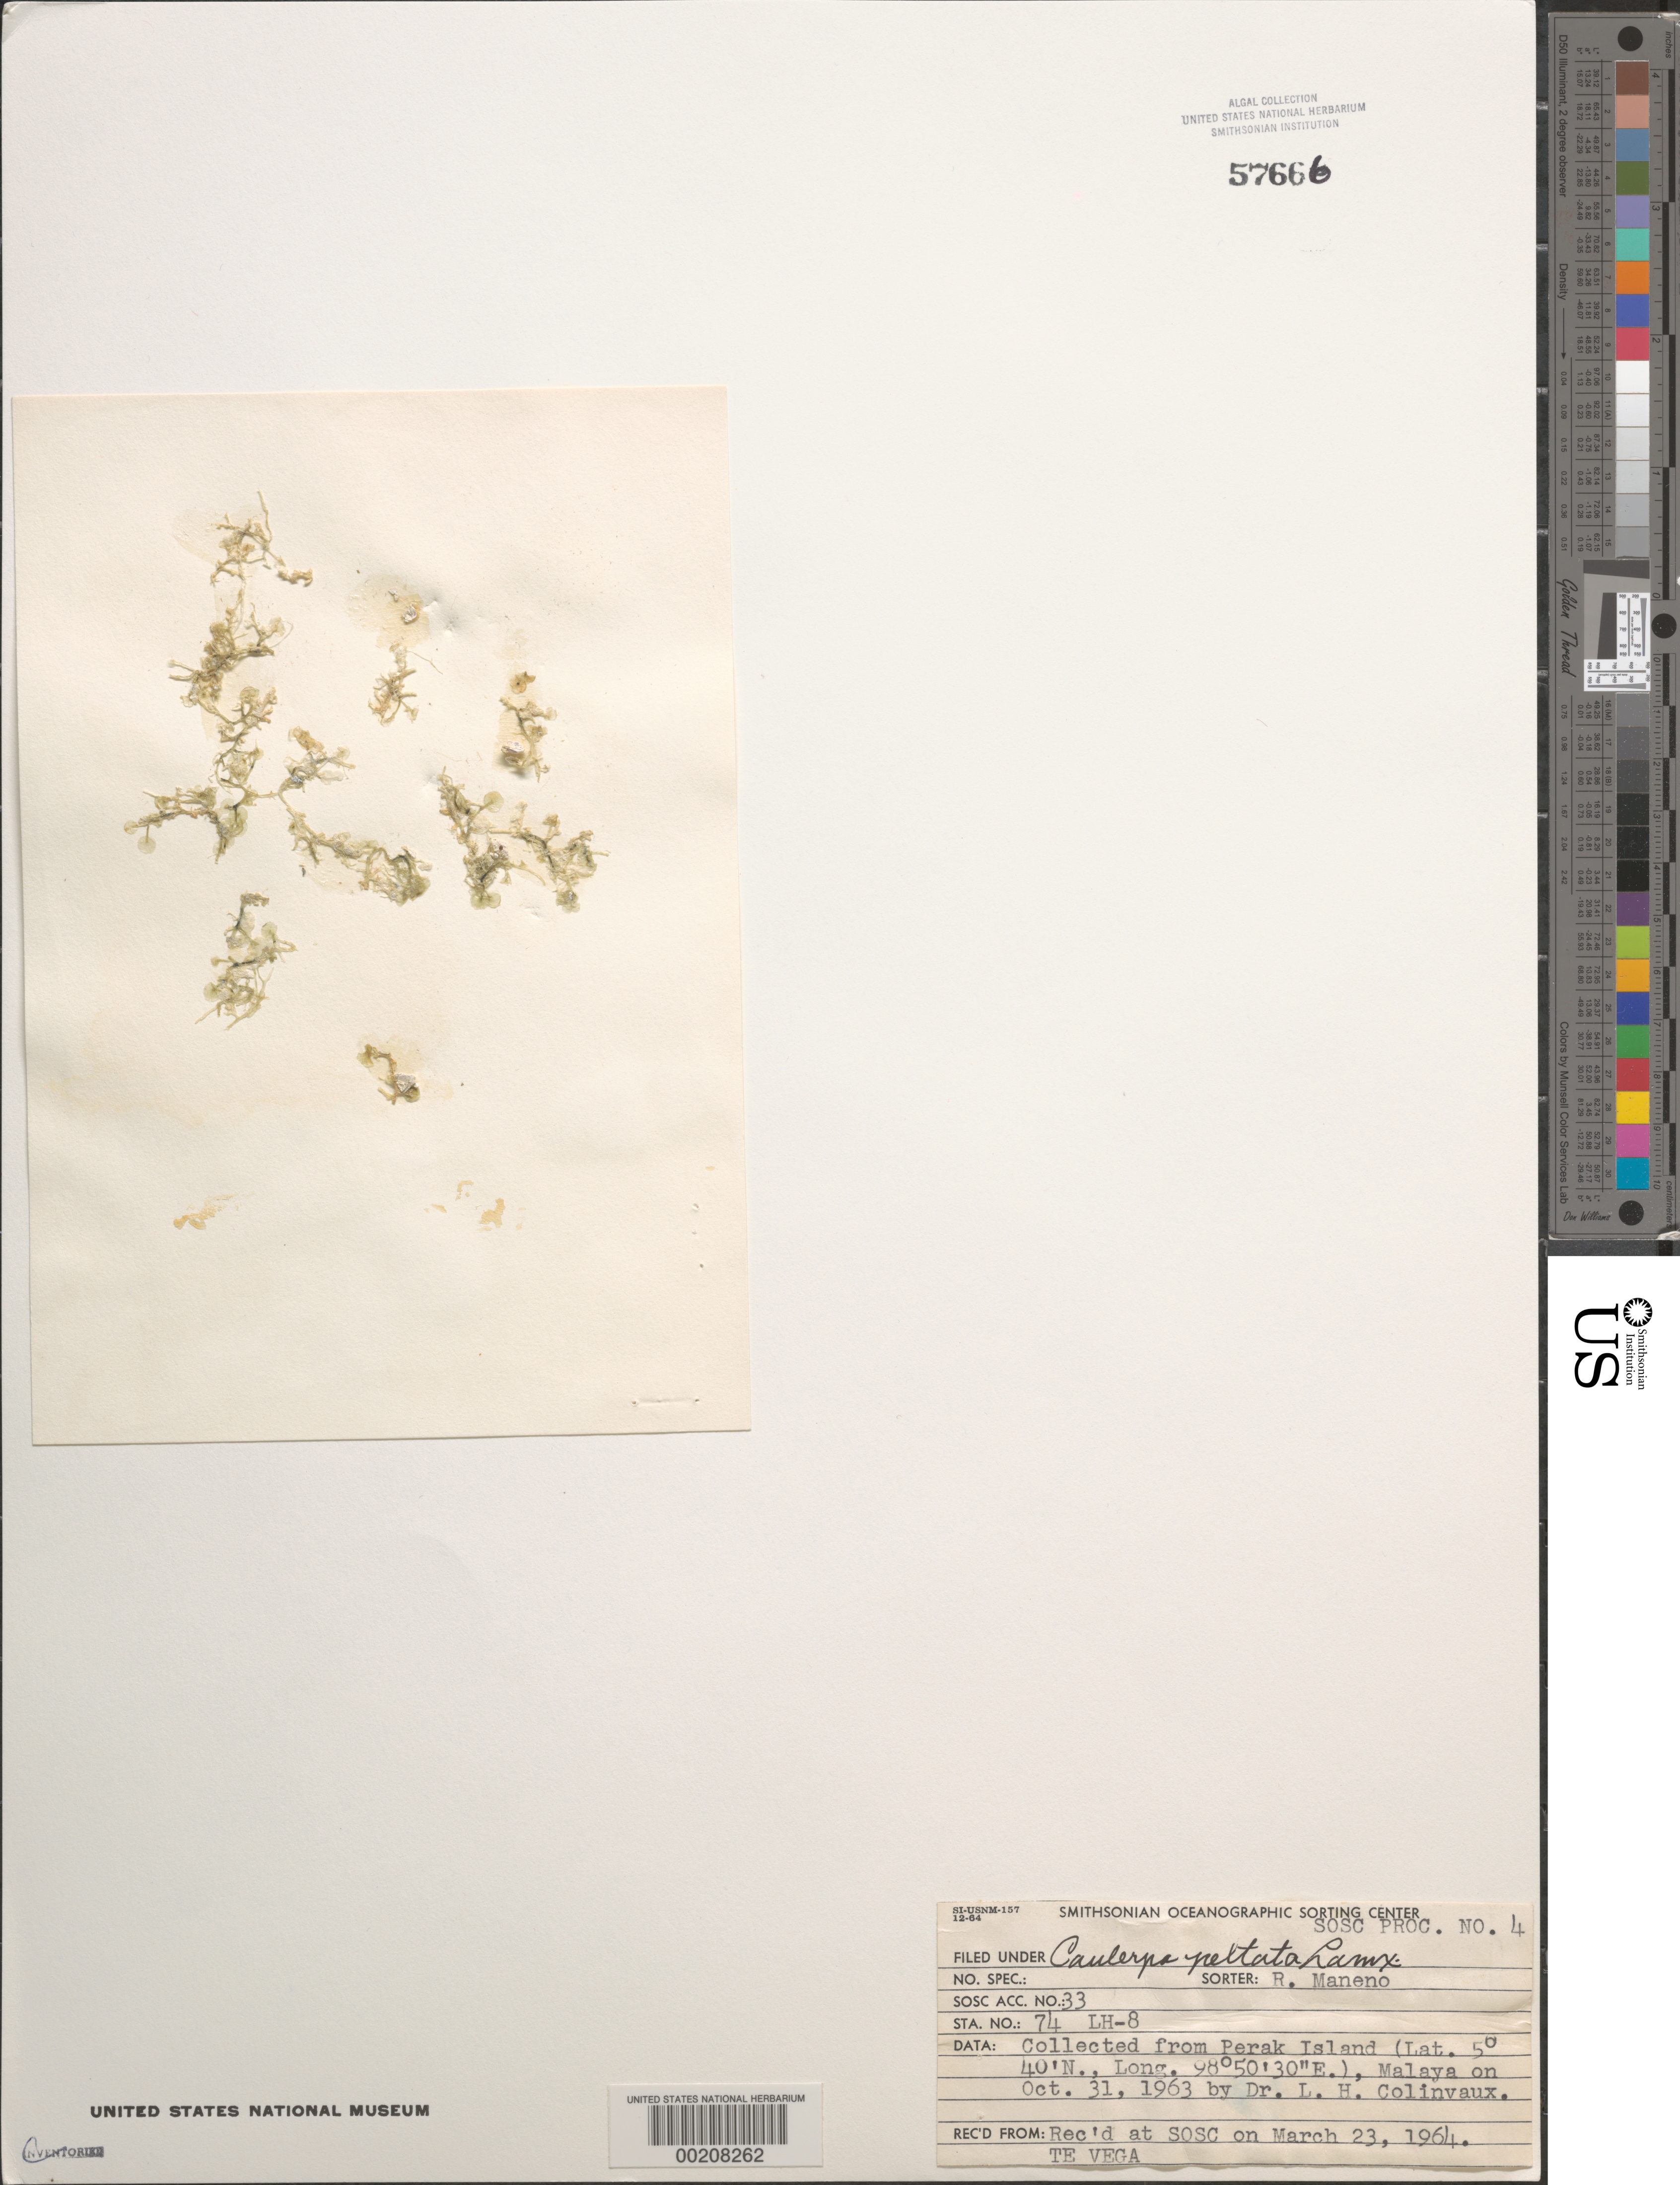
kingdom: Plantae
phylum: Chlorophyta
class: Ulvophyceae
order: Cladophorales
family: Cladophoraceae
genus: Cladophora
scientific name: Cladophora glomerata var. crassior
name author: (C. Agardh) C. Hoek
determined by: Algae name updating Project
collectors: L. Hillis-Colinvaux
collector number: LH-8 & Station 74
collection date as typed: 31 Oct 1963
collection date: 1963-10-31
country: Malaysia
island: Perak Island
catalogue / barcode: US 57666